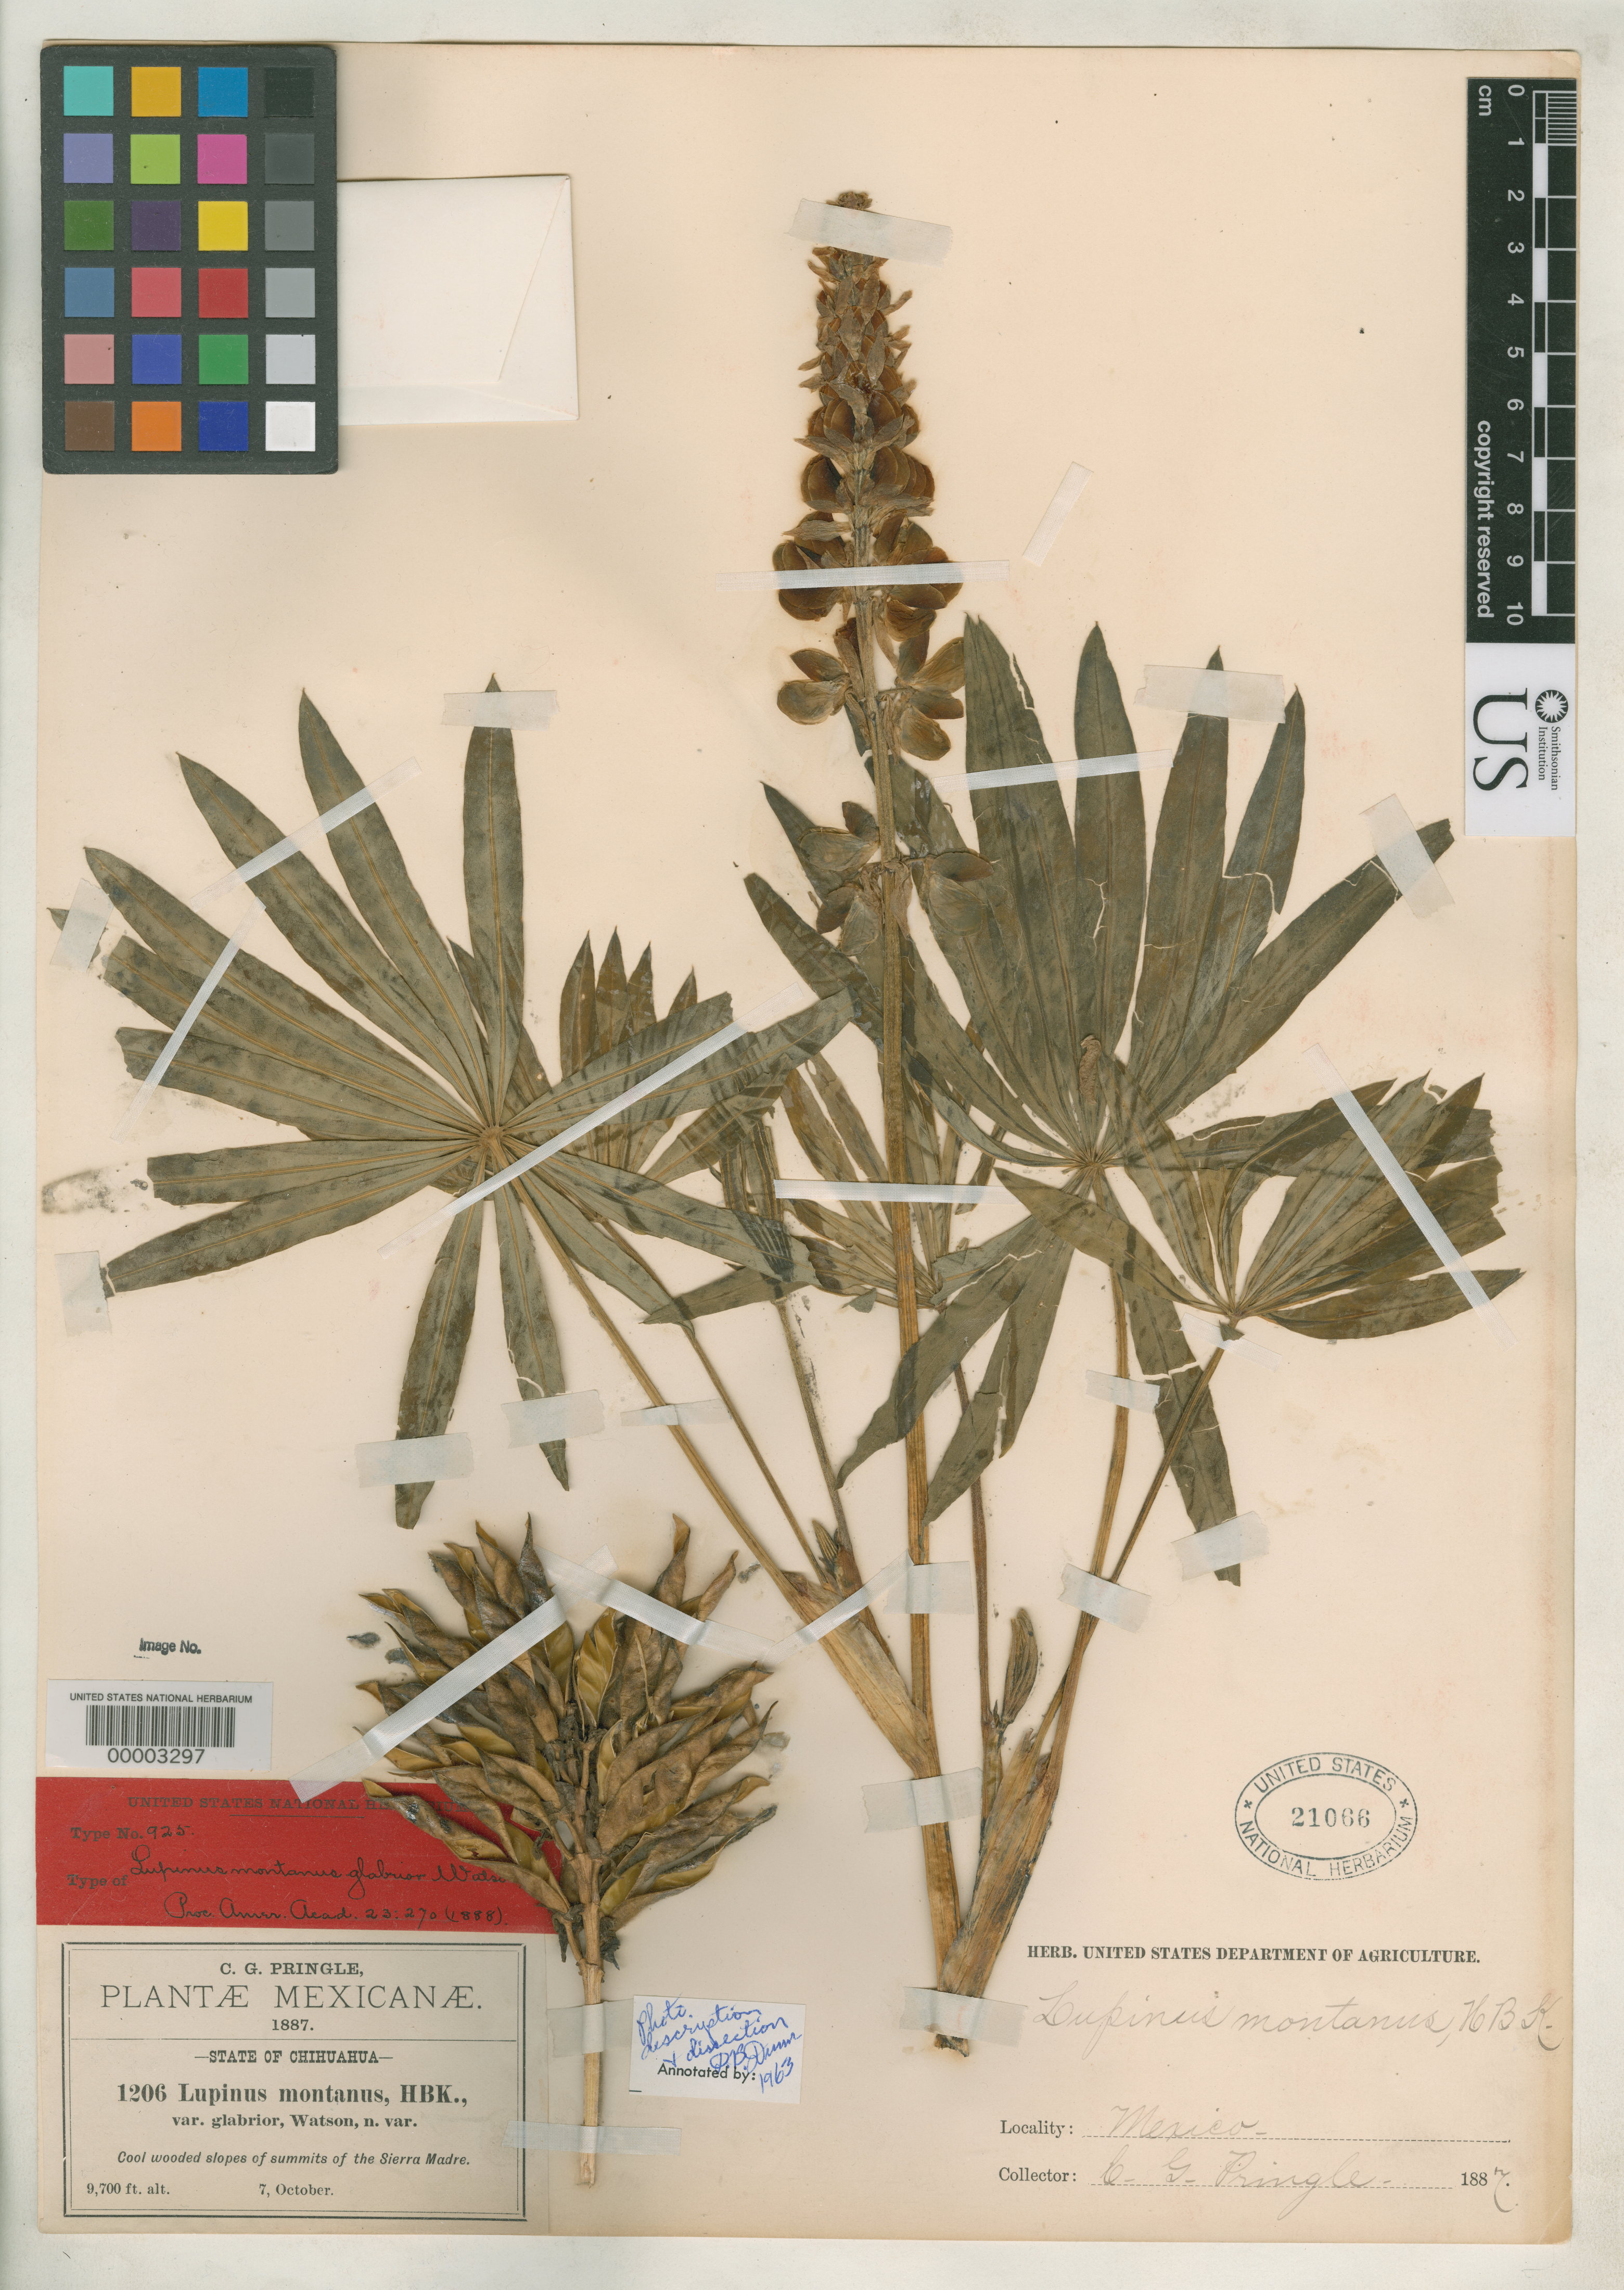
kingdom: Plantae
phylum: Tracheophyta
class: Magnoliopsida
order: Fabales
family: Fabaceae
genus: Lupinus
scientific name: Lupinus montanus var. glabrior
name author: S. Watson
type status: Isotype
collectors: C. G. Pringle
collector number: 1206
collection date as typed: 07 Oct 1887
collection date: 1887-10-07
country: Mexico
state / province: Chihuahua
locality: Sierra Madre.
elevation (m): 2957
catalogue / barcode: US 21066